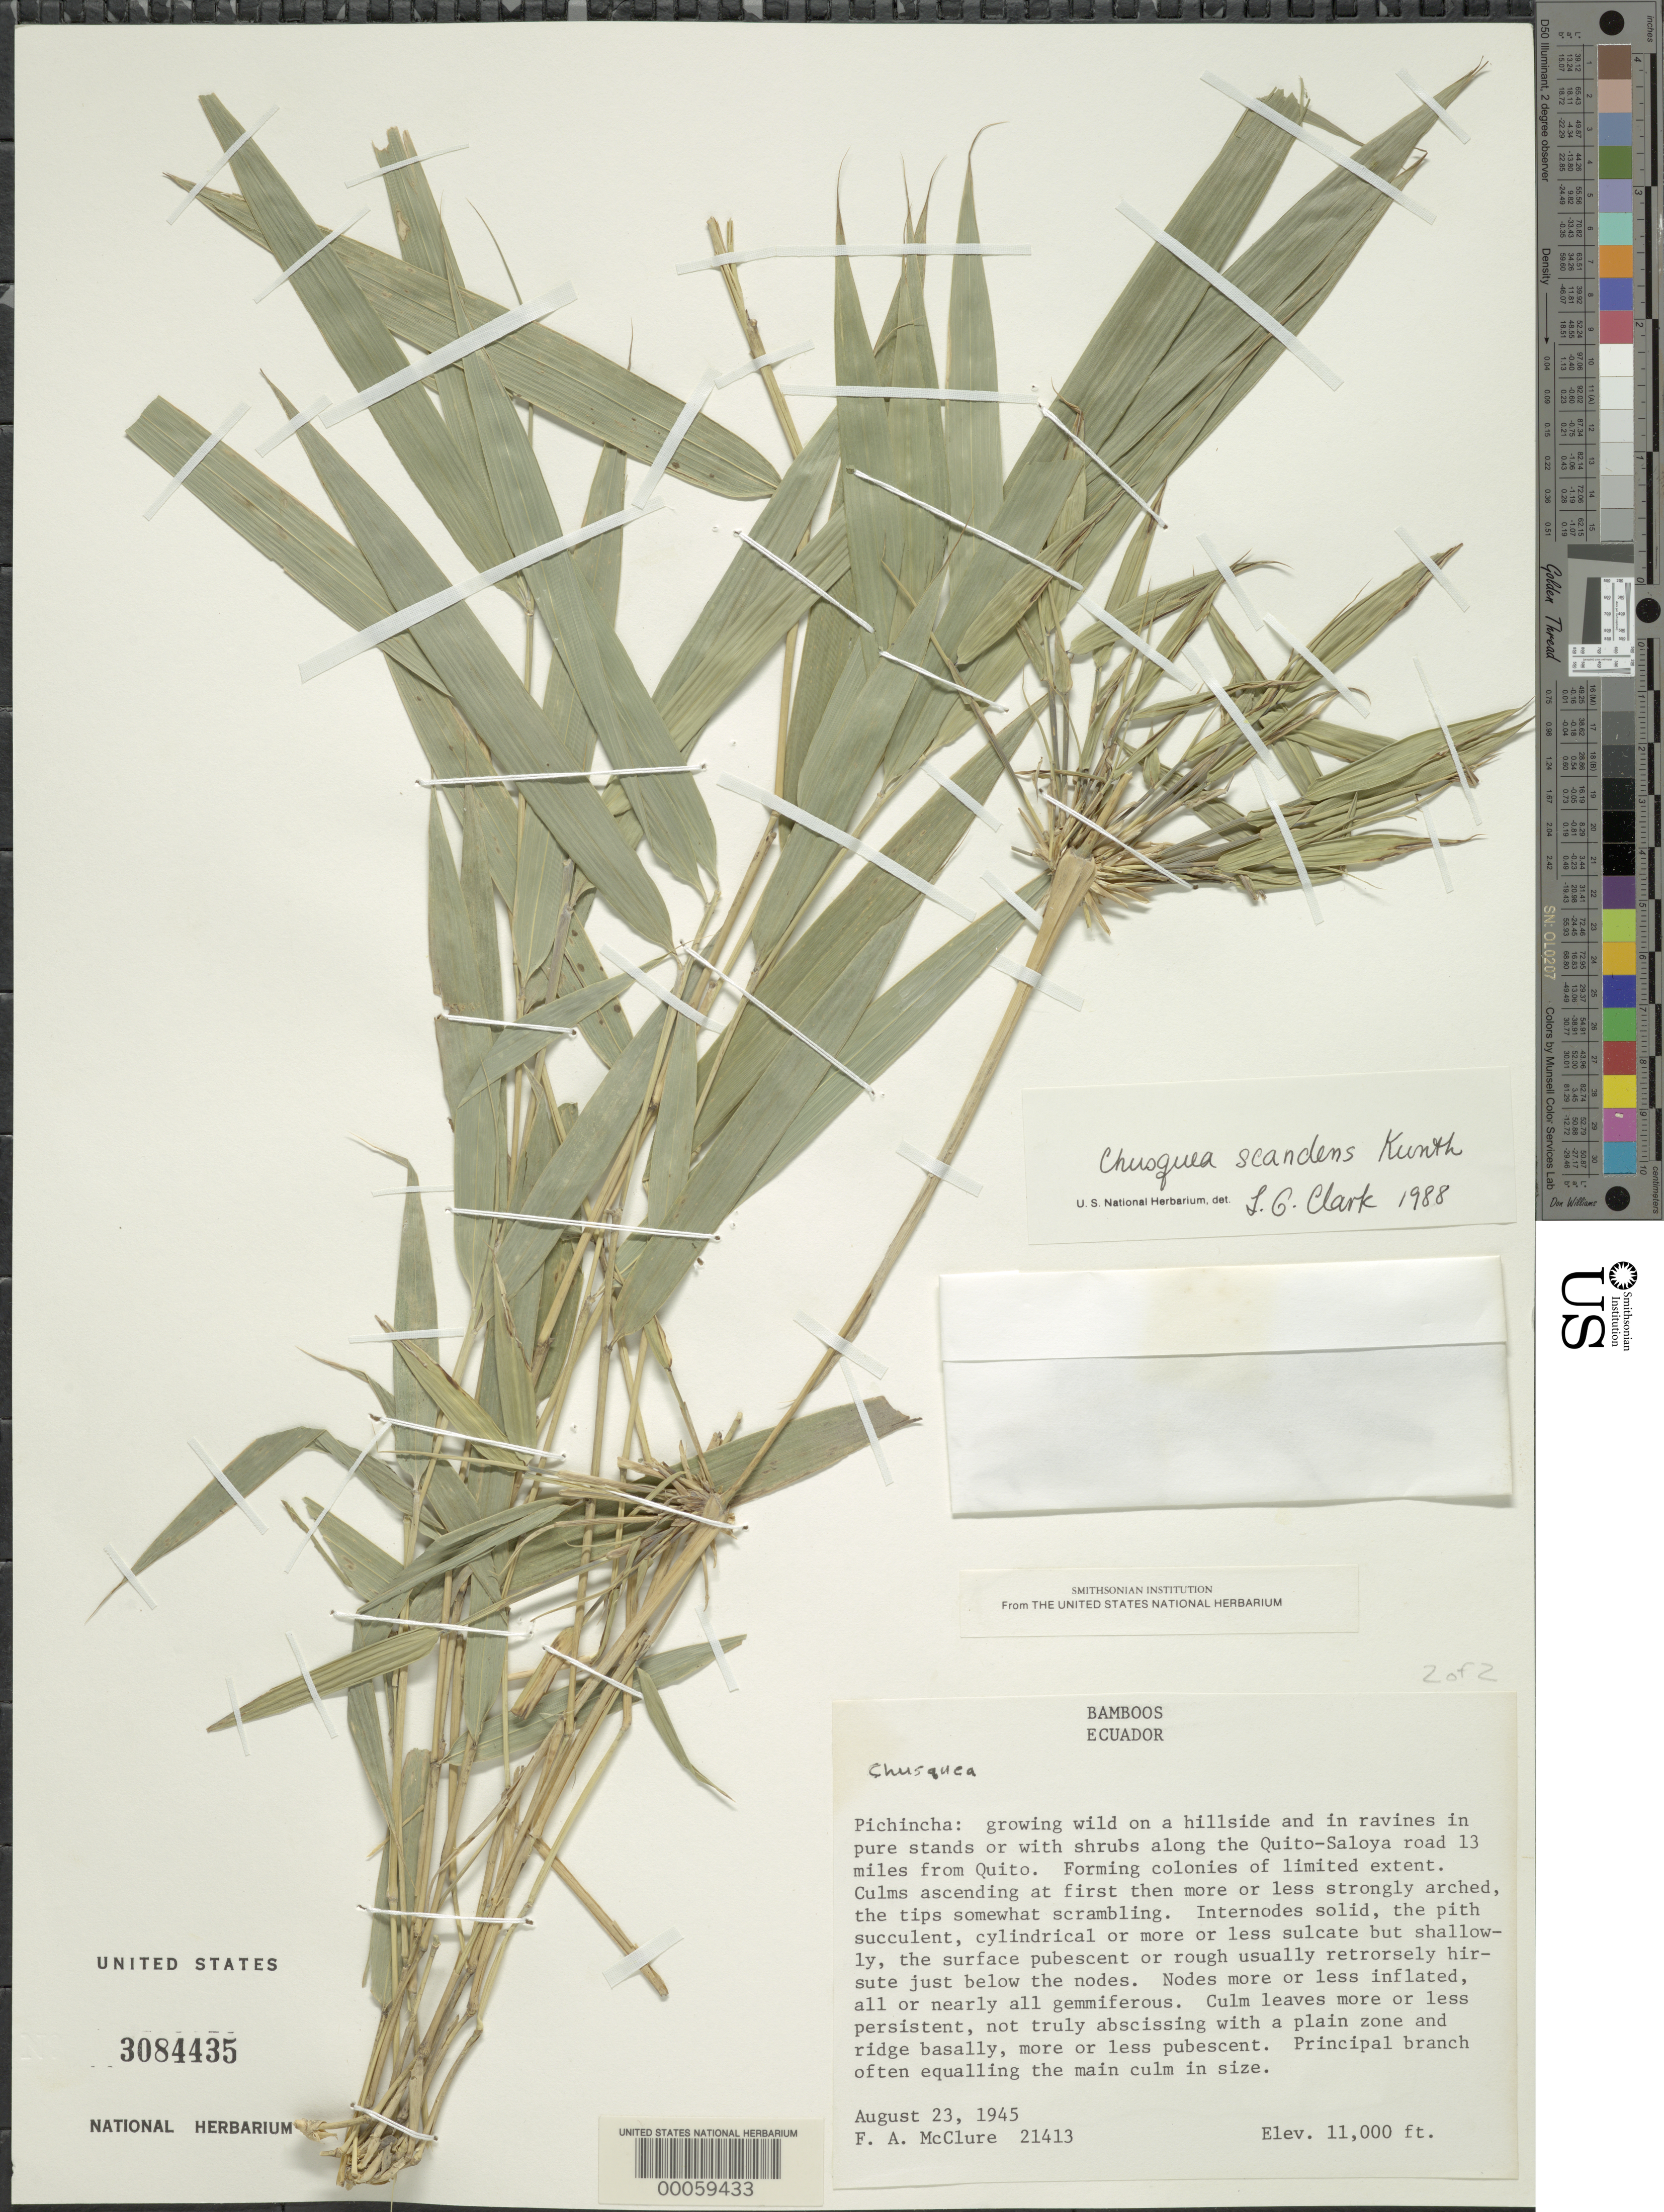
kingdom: Plantae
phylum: Tracheophyta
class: Liliopsida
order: Poales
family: Poaceae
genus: Chusquea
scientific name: Chusquea scandens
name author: Kunth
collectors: F. A. McClure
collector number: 21413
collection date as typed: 23 Aug 1945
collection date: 1945-08-23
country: Ecuador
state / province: Pichincha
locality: Along quito-saloya road 13 mi from quito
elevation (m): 3353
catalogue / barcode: US 3084435